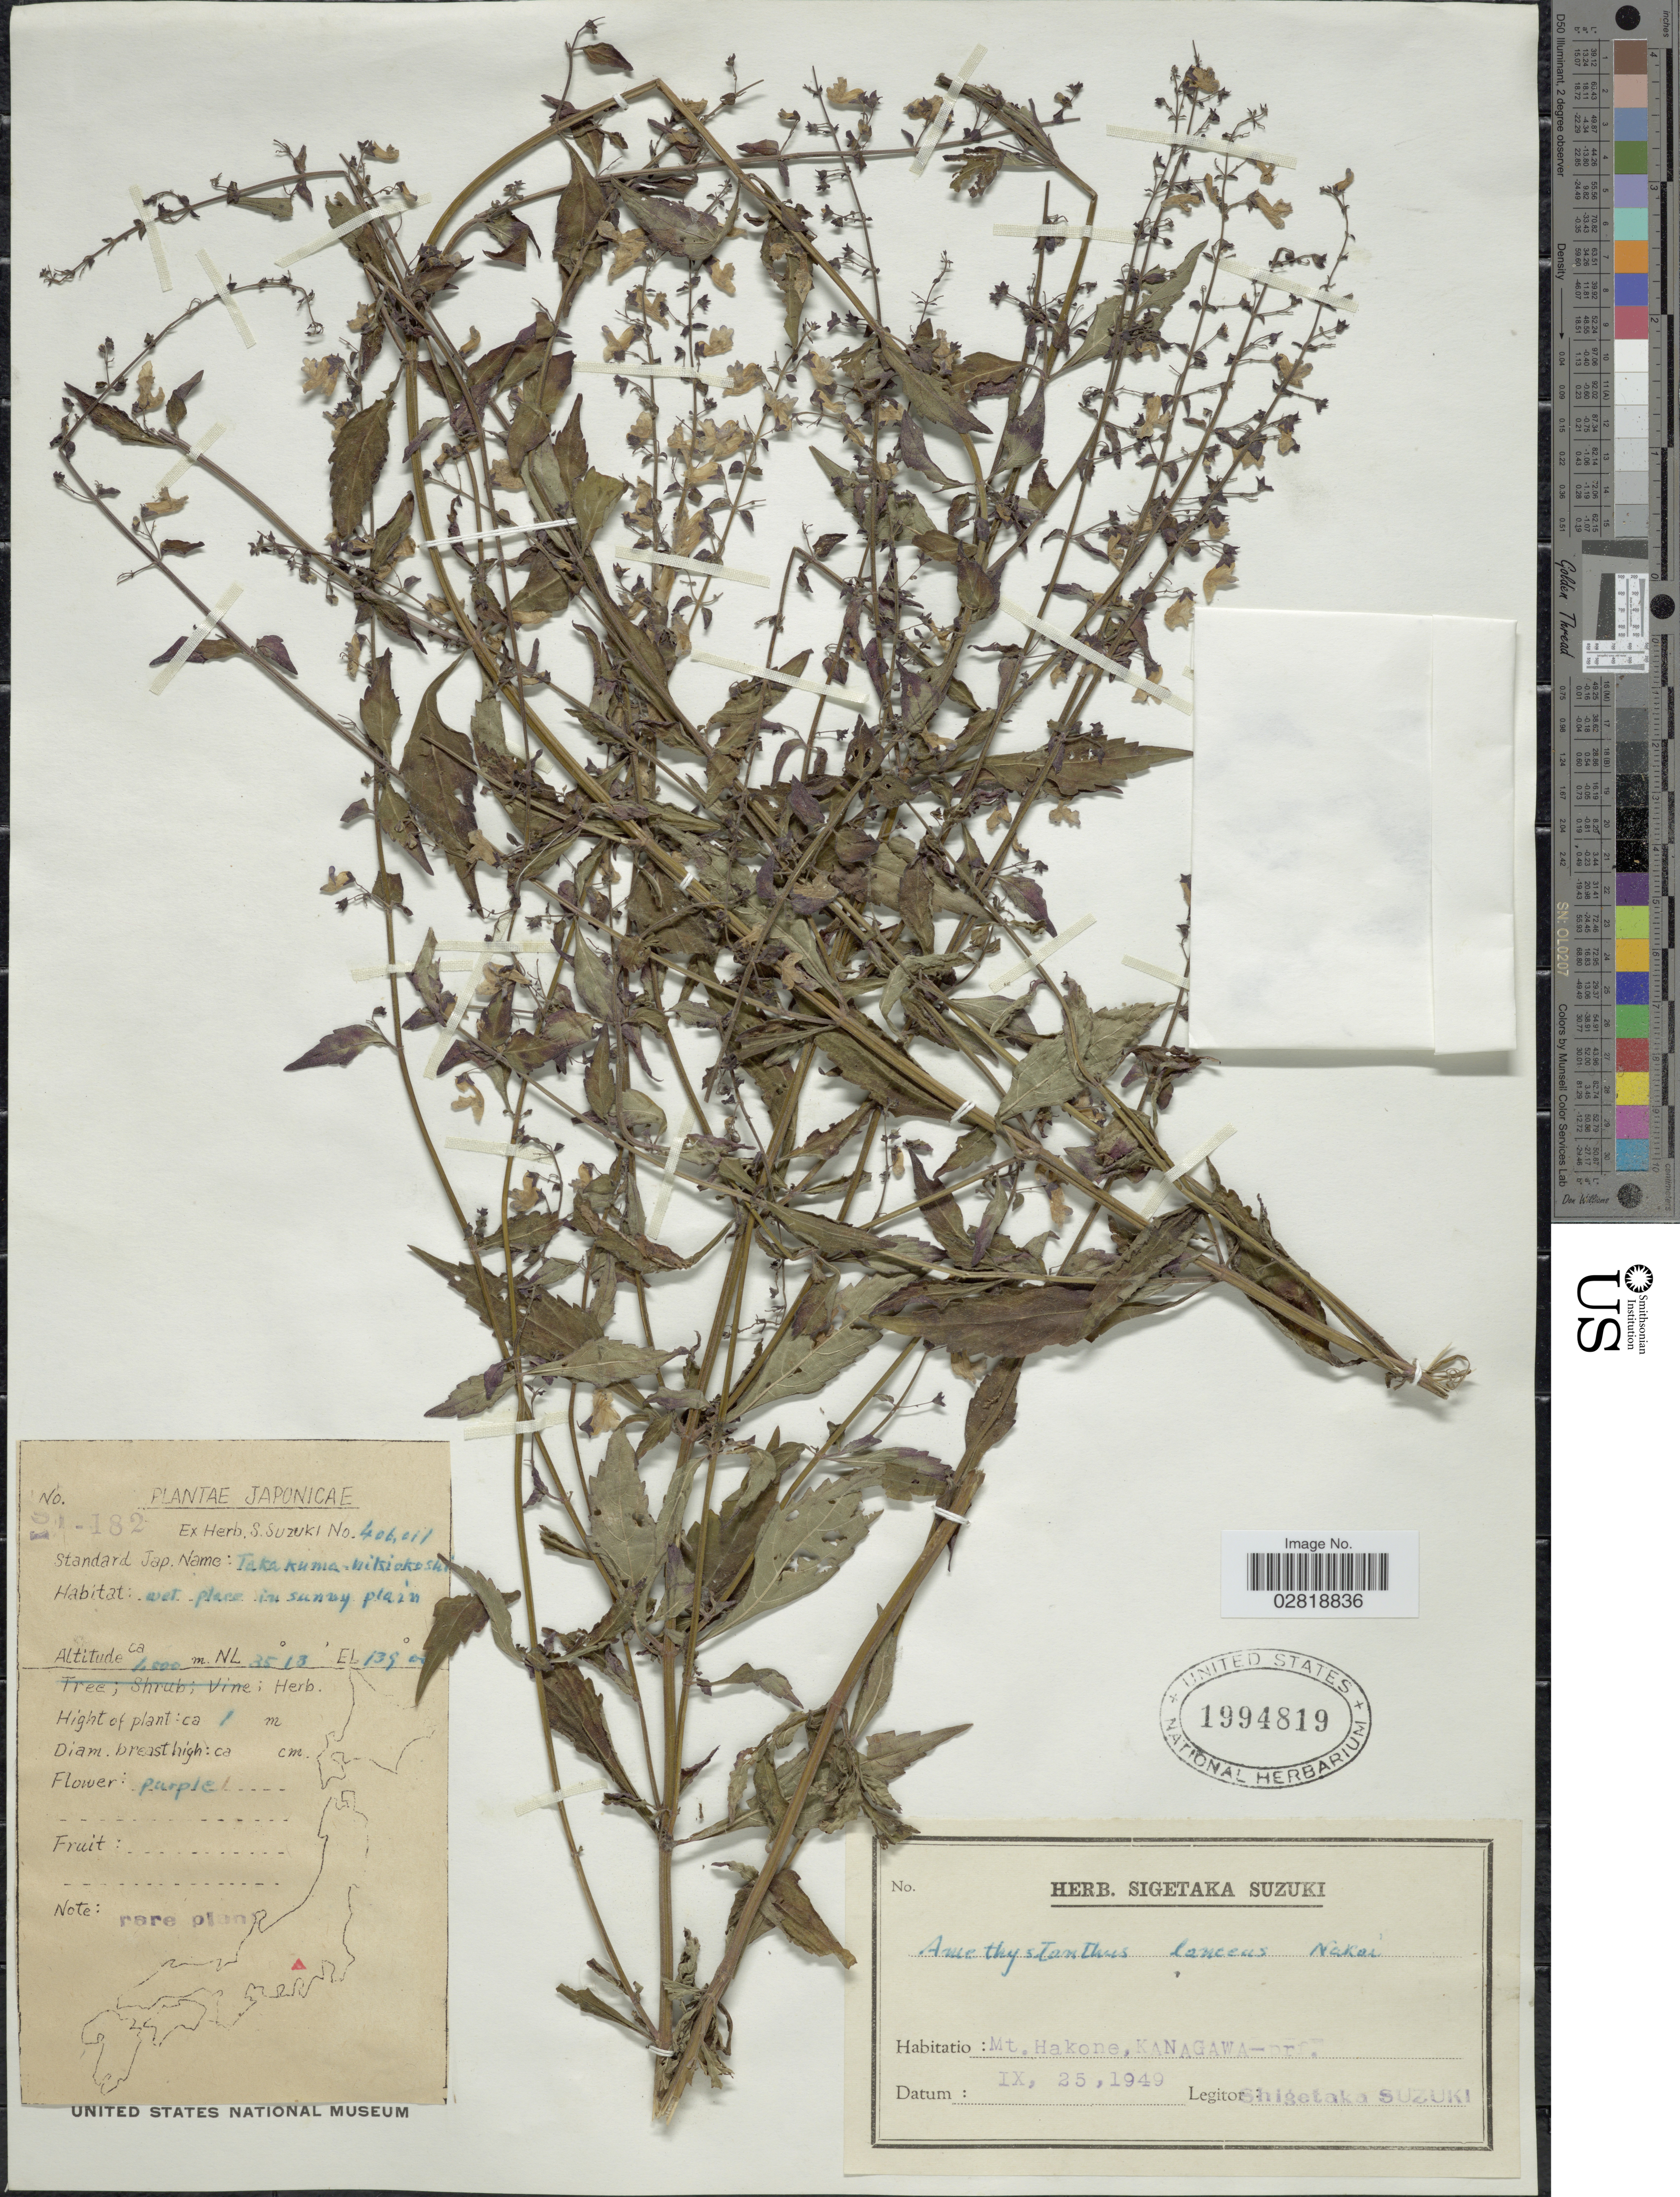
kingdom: Plantae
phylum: Tracheophyta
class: Magnoliopsida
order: Lamiales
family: Lamiaceae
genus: Isodon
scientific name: Isodon shikokianus var. intermedius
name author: (Kudô) Murata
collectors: S. Suzuki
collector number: SI-182*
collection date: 1949-09-25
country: Japan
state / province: Kanagawa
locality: Mt. Hakone, Kanagawa-prf.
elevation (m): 4000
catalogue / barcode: US 1994819